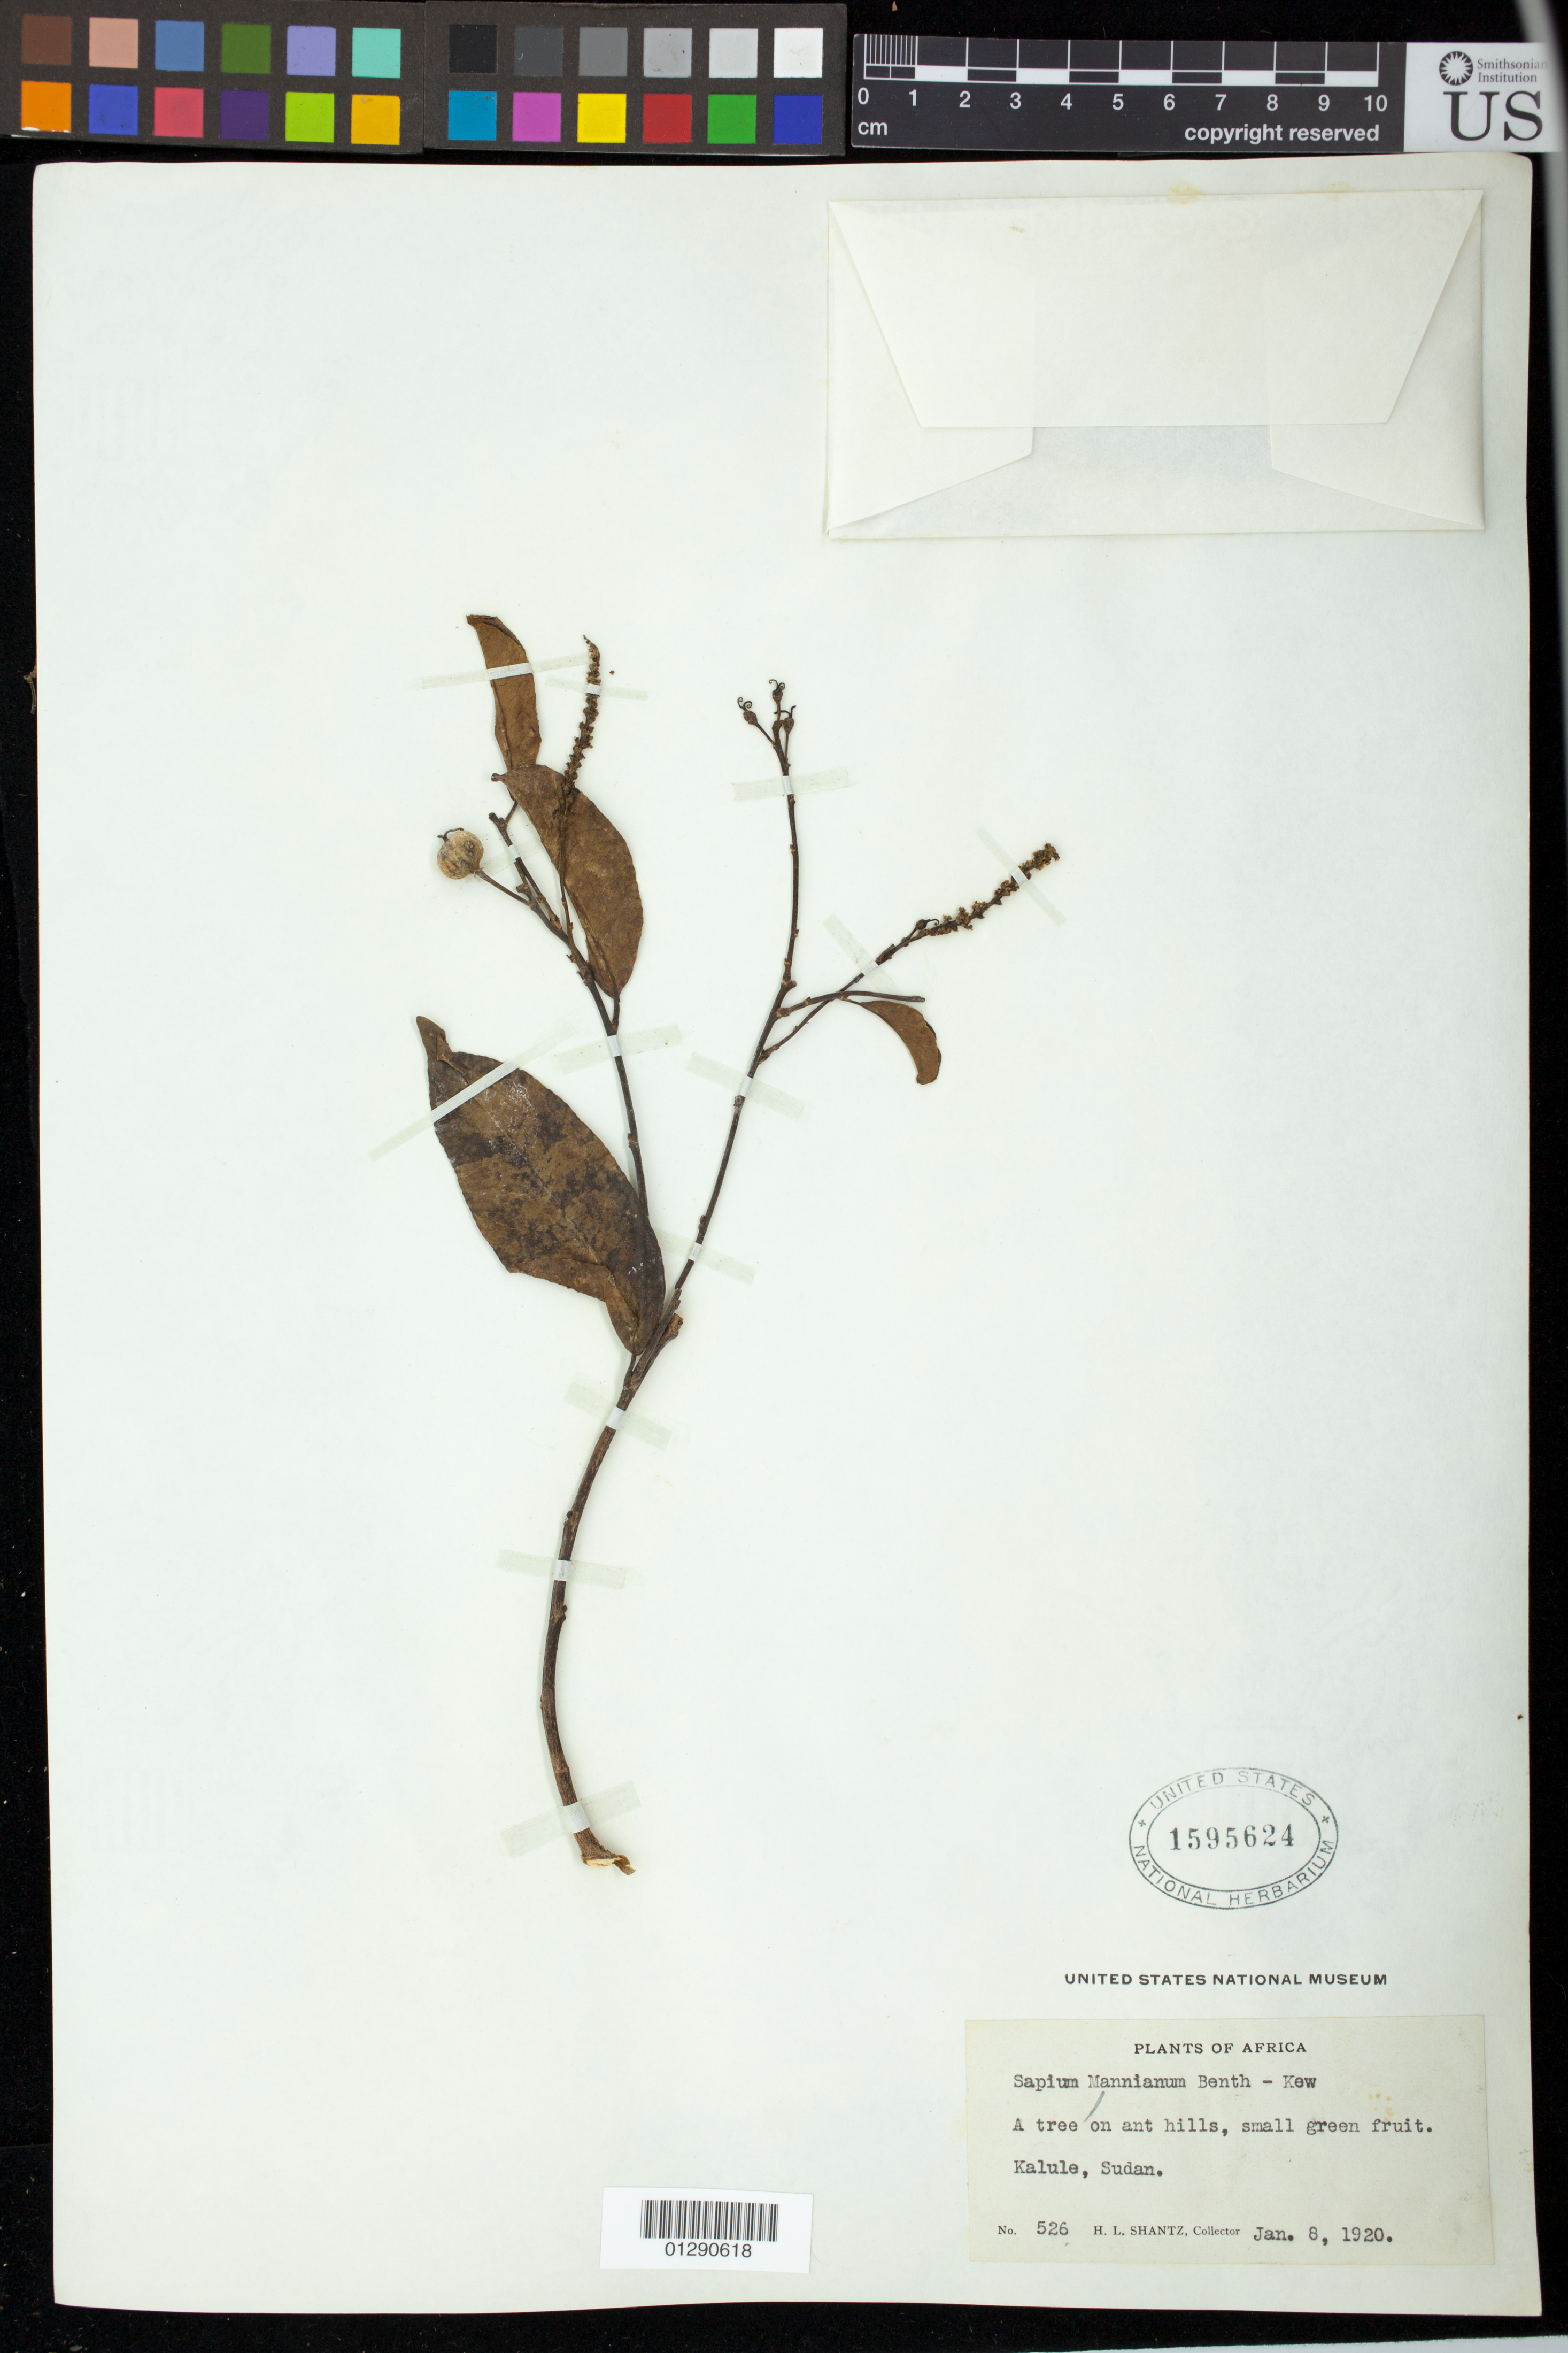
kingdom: Plantae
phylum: Tracheophyta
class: Magnoliopsida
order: Malpighiales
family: Euphorbiaceae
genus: Sapium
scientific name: Sapium mannianum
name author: Hiern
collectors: H. Shantz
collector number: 526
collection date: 1920-01-08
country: Uganda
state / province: Central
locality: Kalule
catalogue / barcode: US 1595624